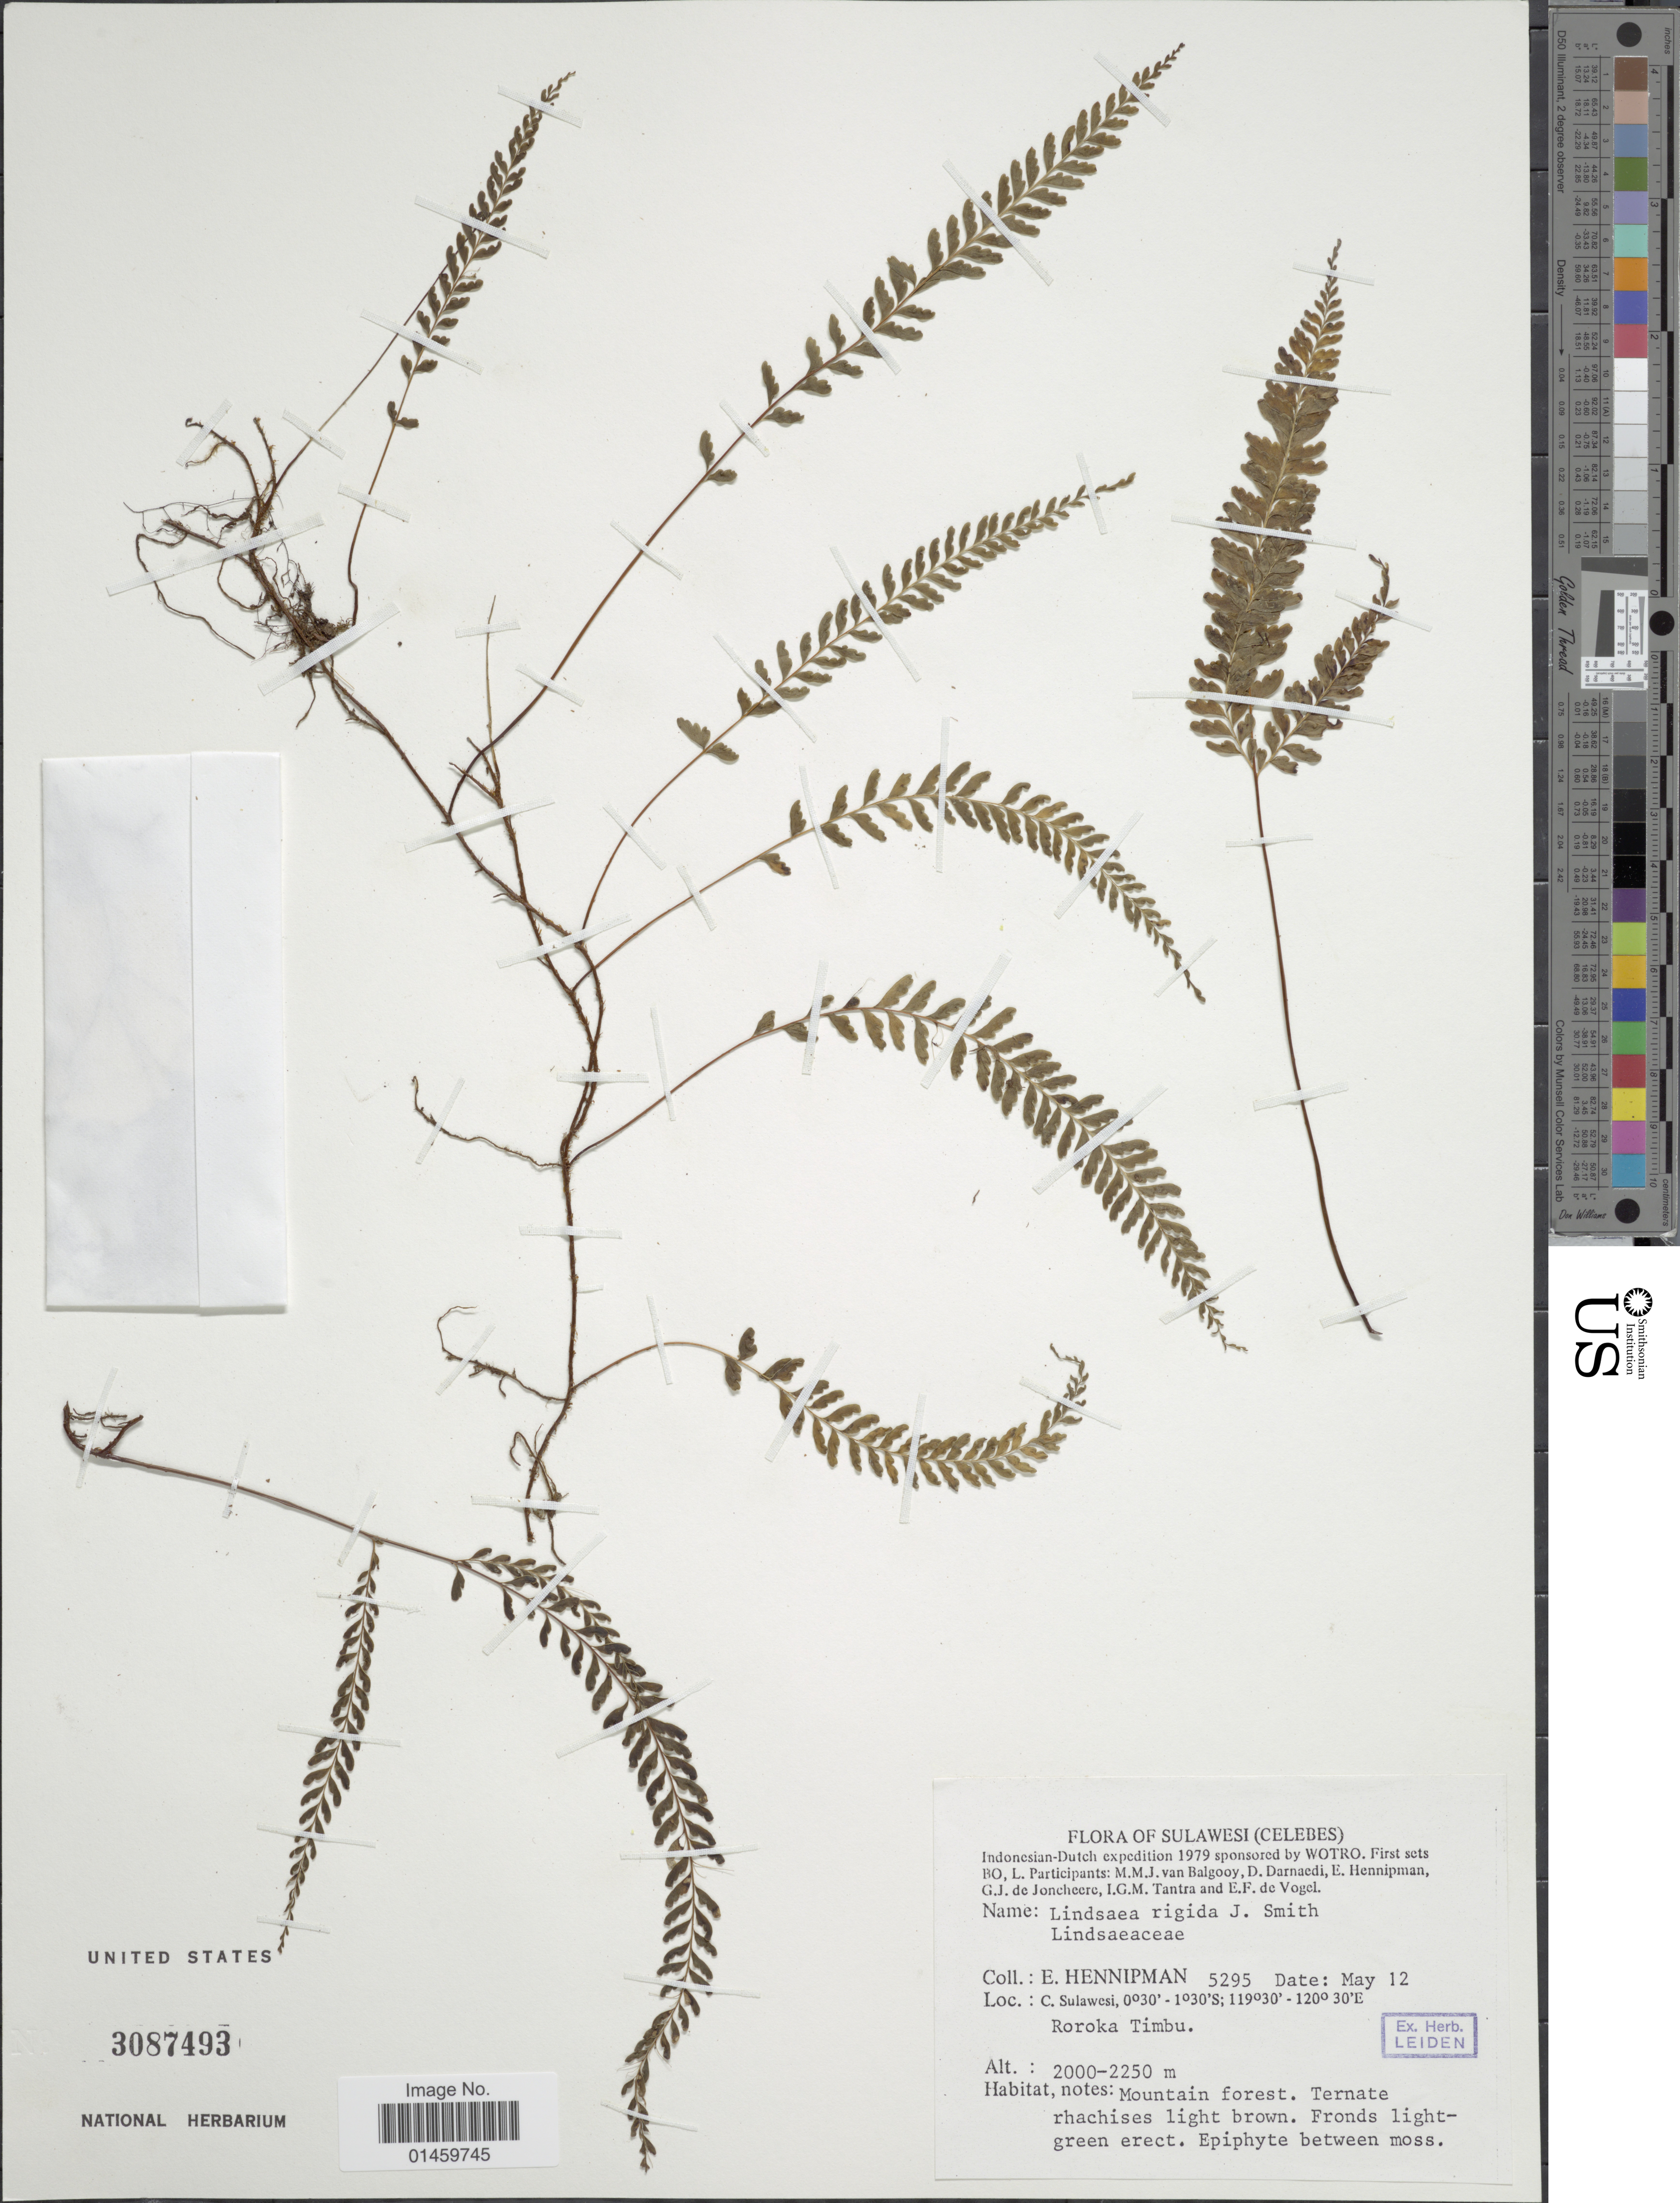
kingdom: Plantae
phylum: Tracheophyta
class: Polypodiopsida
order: Polypodiales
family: Lindsaeaceae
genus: Lindsaea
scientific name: Lindsaea rigida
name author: J. Sm.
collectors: E. Hennipman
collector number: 5295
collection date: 1979-05-12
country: Indonesia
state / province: Sulawesi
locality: Celebes. C. Sulawesi. Roroka Timbu.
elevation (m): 2000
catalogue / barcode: US 3087493